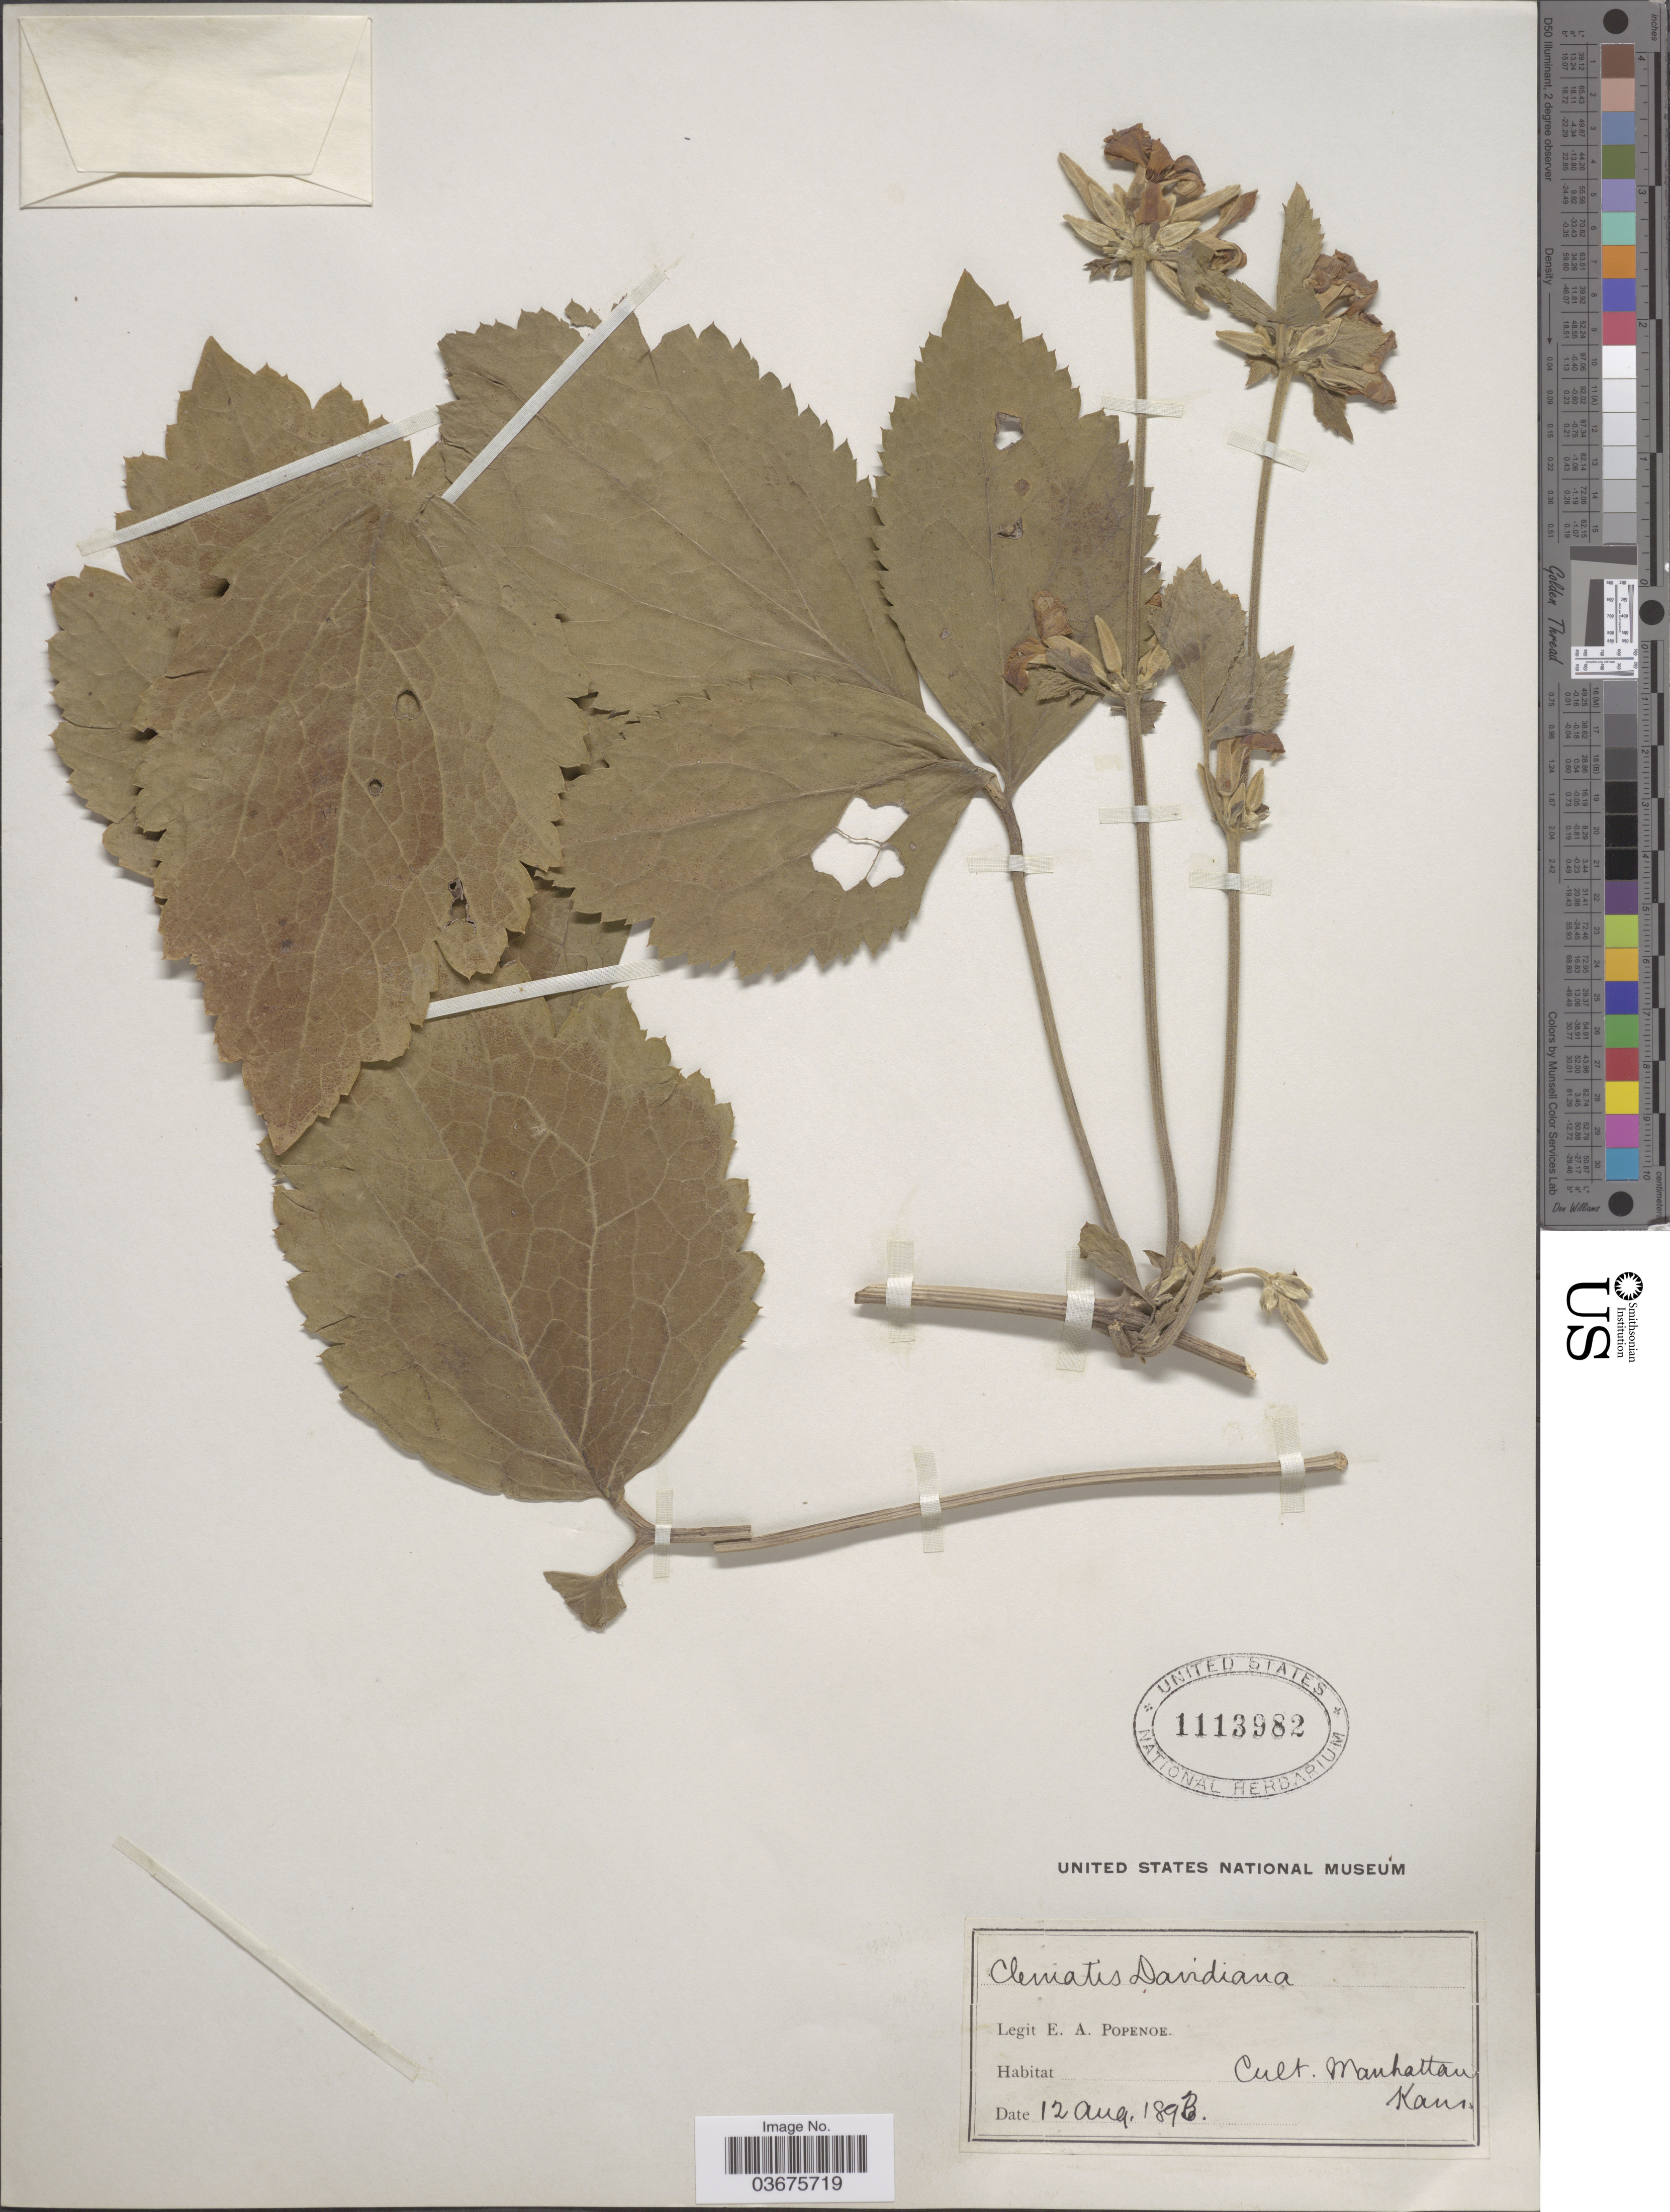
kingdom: Plantae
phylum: Tracheophyta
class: Magnoliopsida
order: Ranunculales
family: Ranunculaceae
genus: Clematis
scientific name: Clematis heracleifolia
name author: DC.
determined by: Strong, Mark T., (BOT), Smithsonian Institution - National Museum of Natural History (UNITED STATES)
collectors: E. A. Popenoe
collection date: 1893-08-12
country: United States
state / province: Kansas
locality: Manhattan.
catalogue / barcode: US 1113982